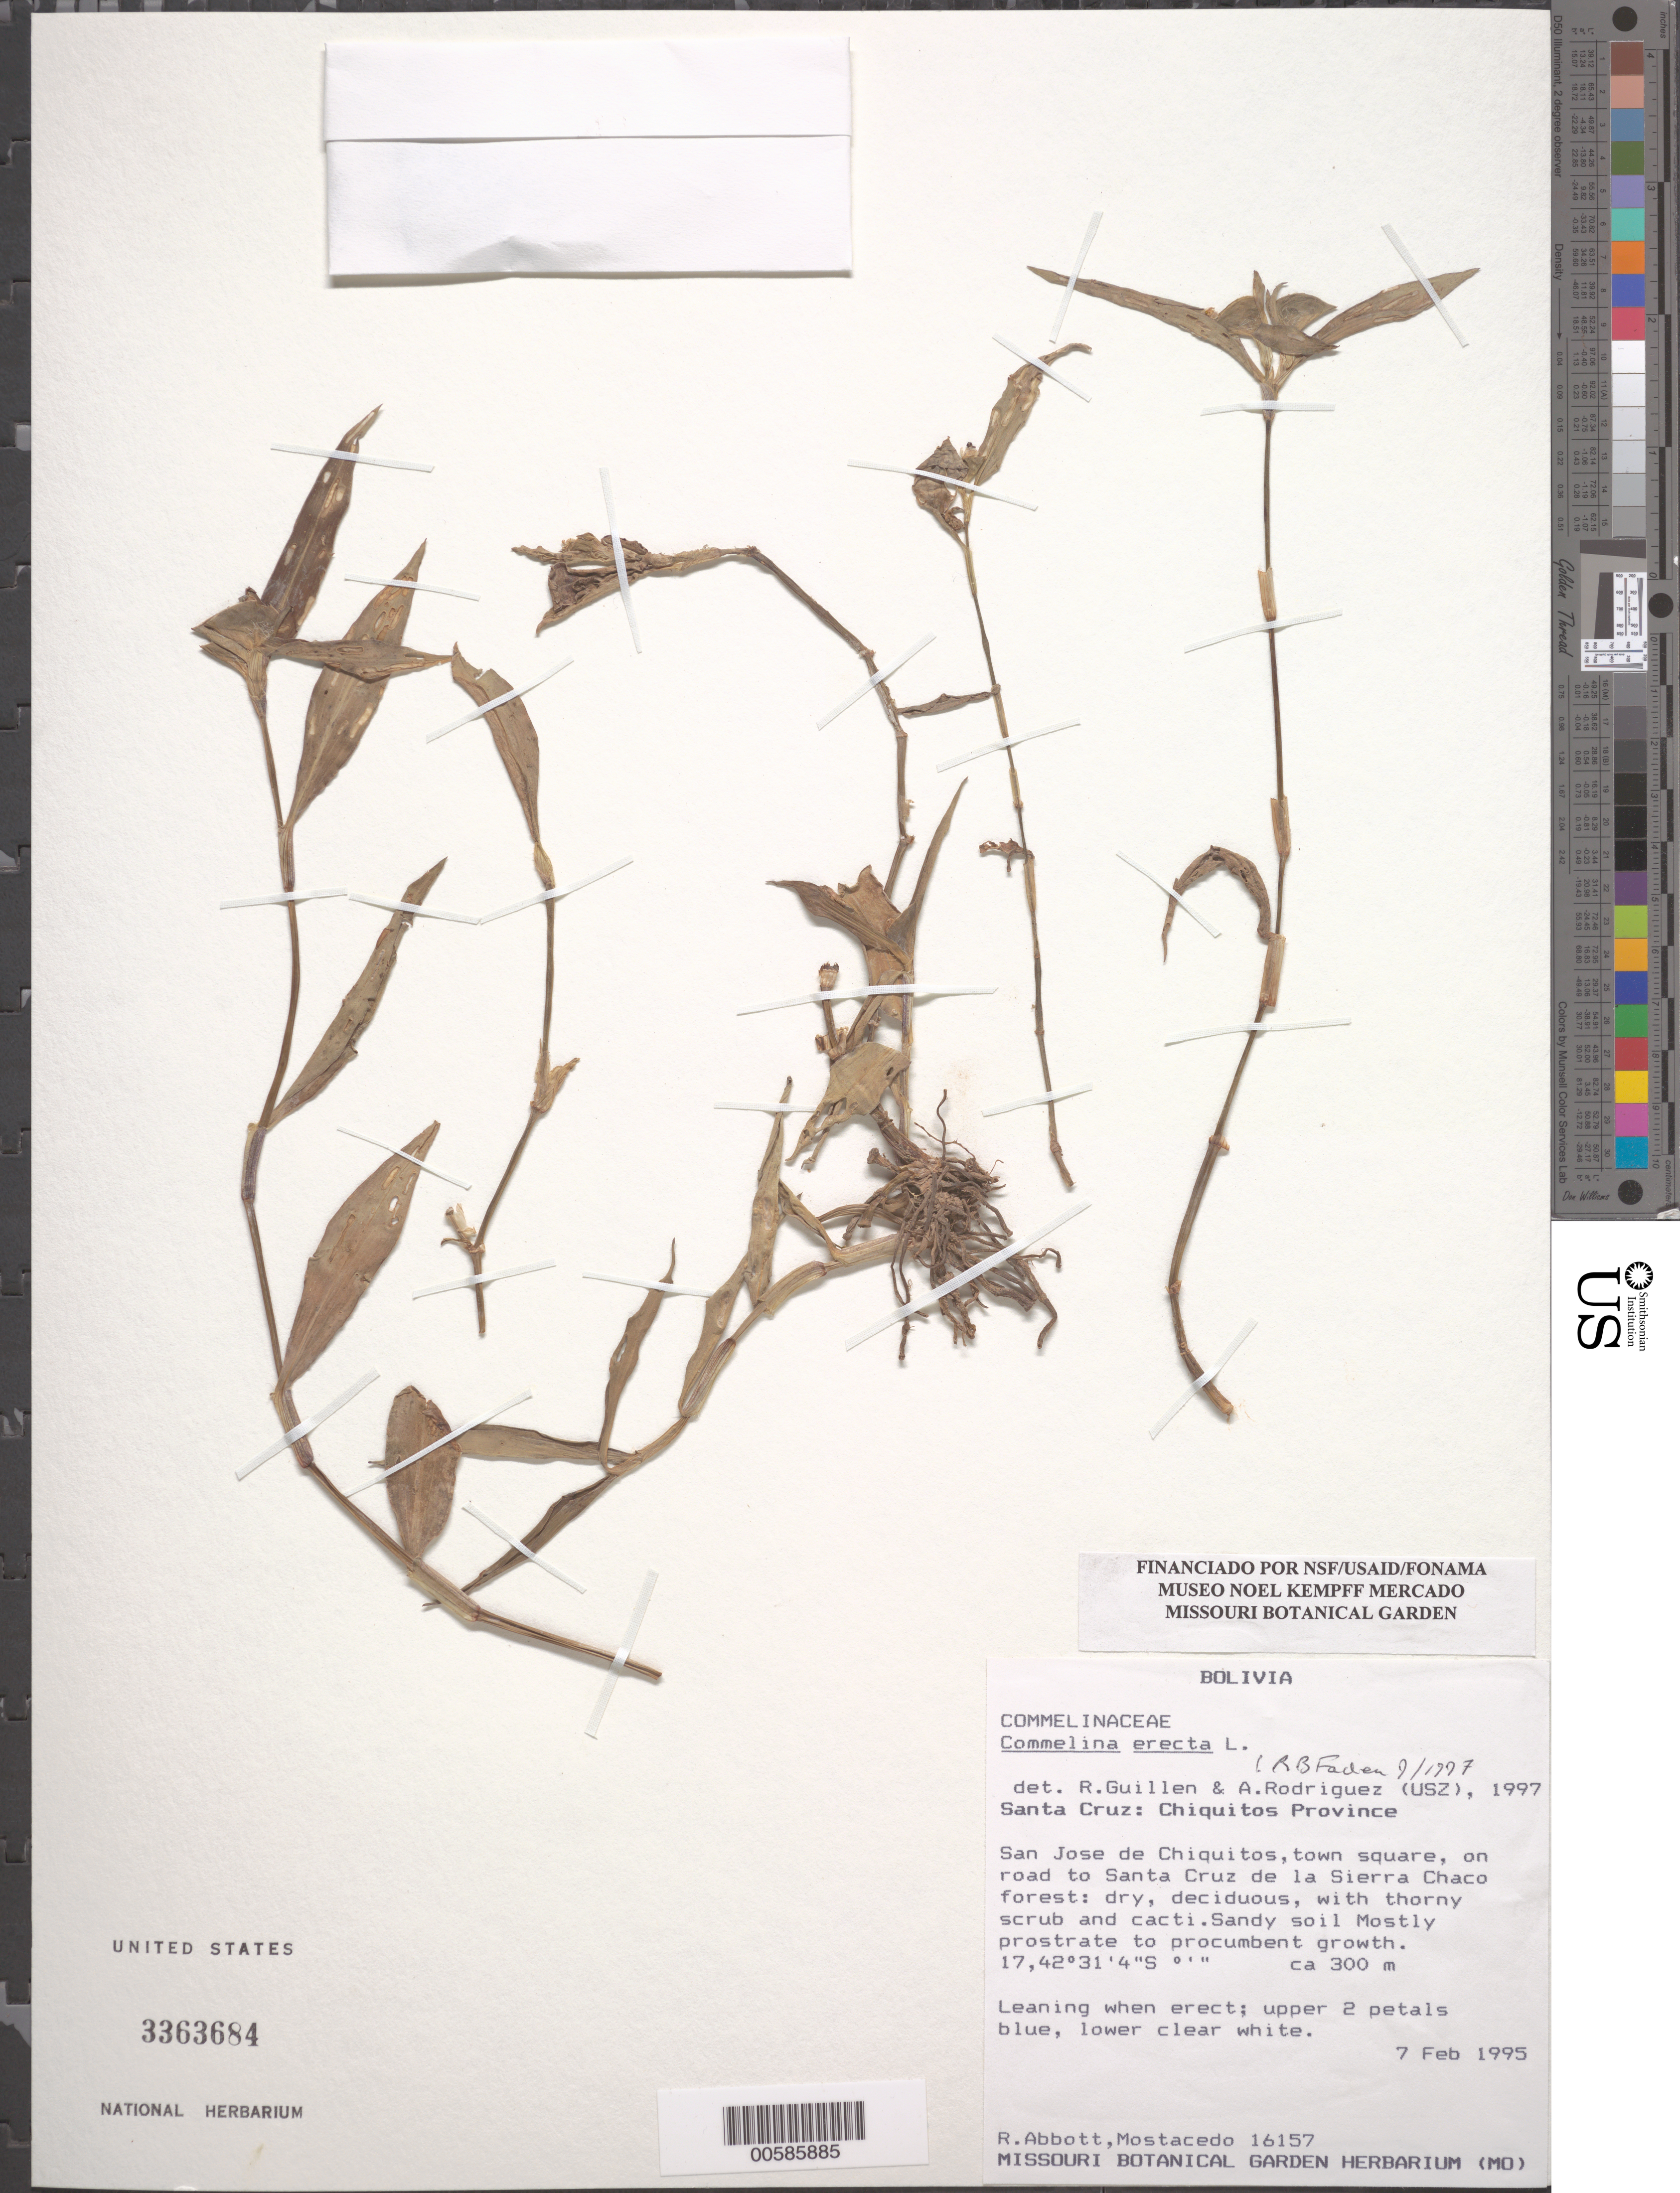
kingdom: Plantae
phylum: Tracheophyta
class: Liliopsida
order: Commelinales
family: Commelinaceae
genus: Commelina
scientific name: Commelina erecta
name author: L.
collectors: J. R. Abbott & Mostacedo, --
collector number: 16157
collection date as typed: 07 Feb 1995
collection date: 1995-02-07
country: Bolivia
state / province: Santa Cruz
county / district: Chiquitos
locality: San Jose de Chiquitos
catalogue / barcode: US 3363684